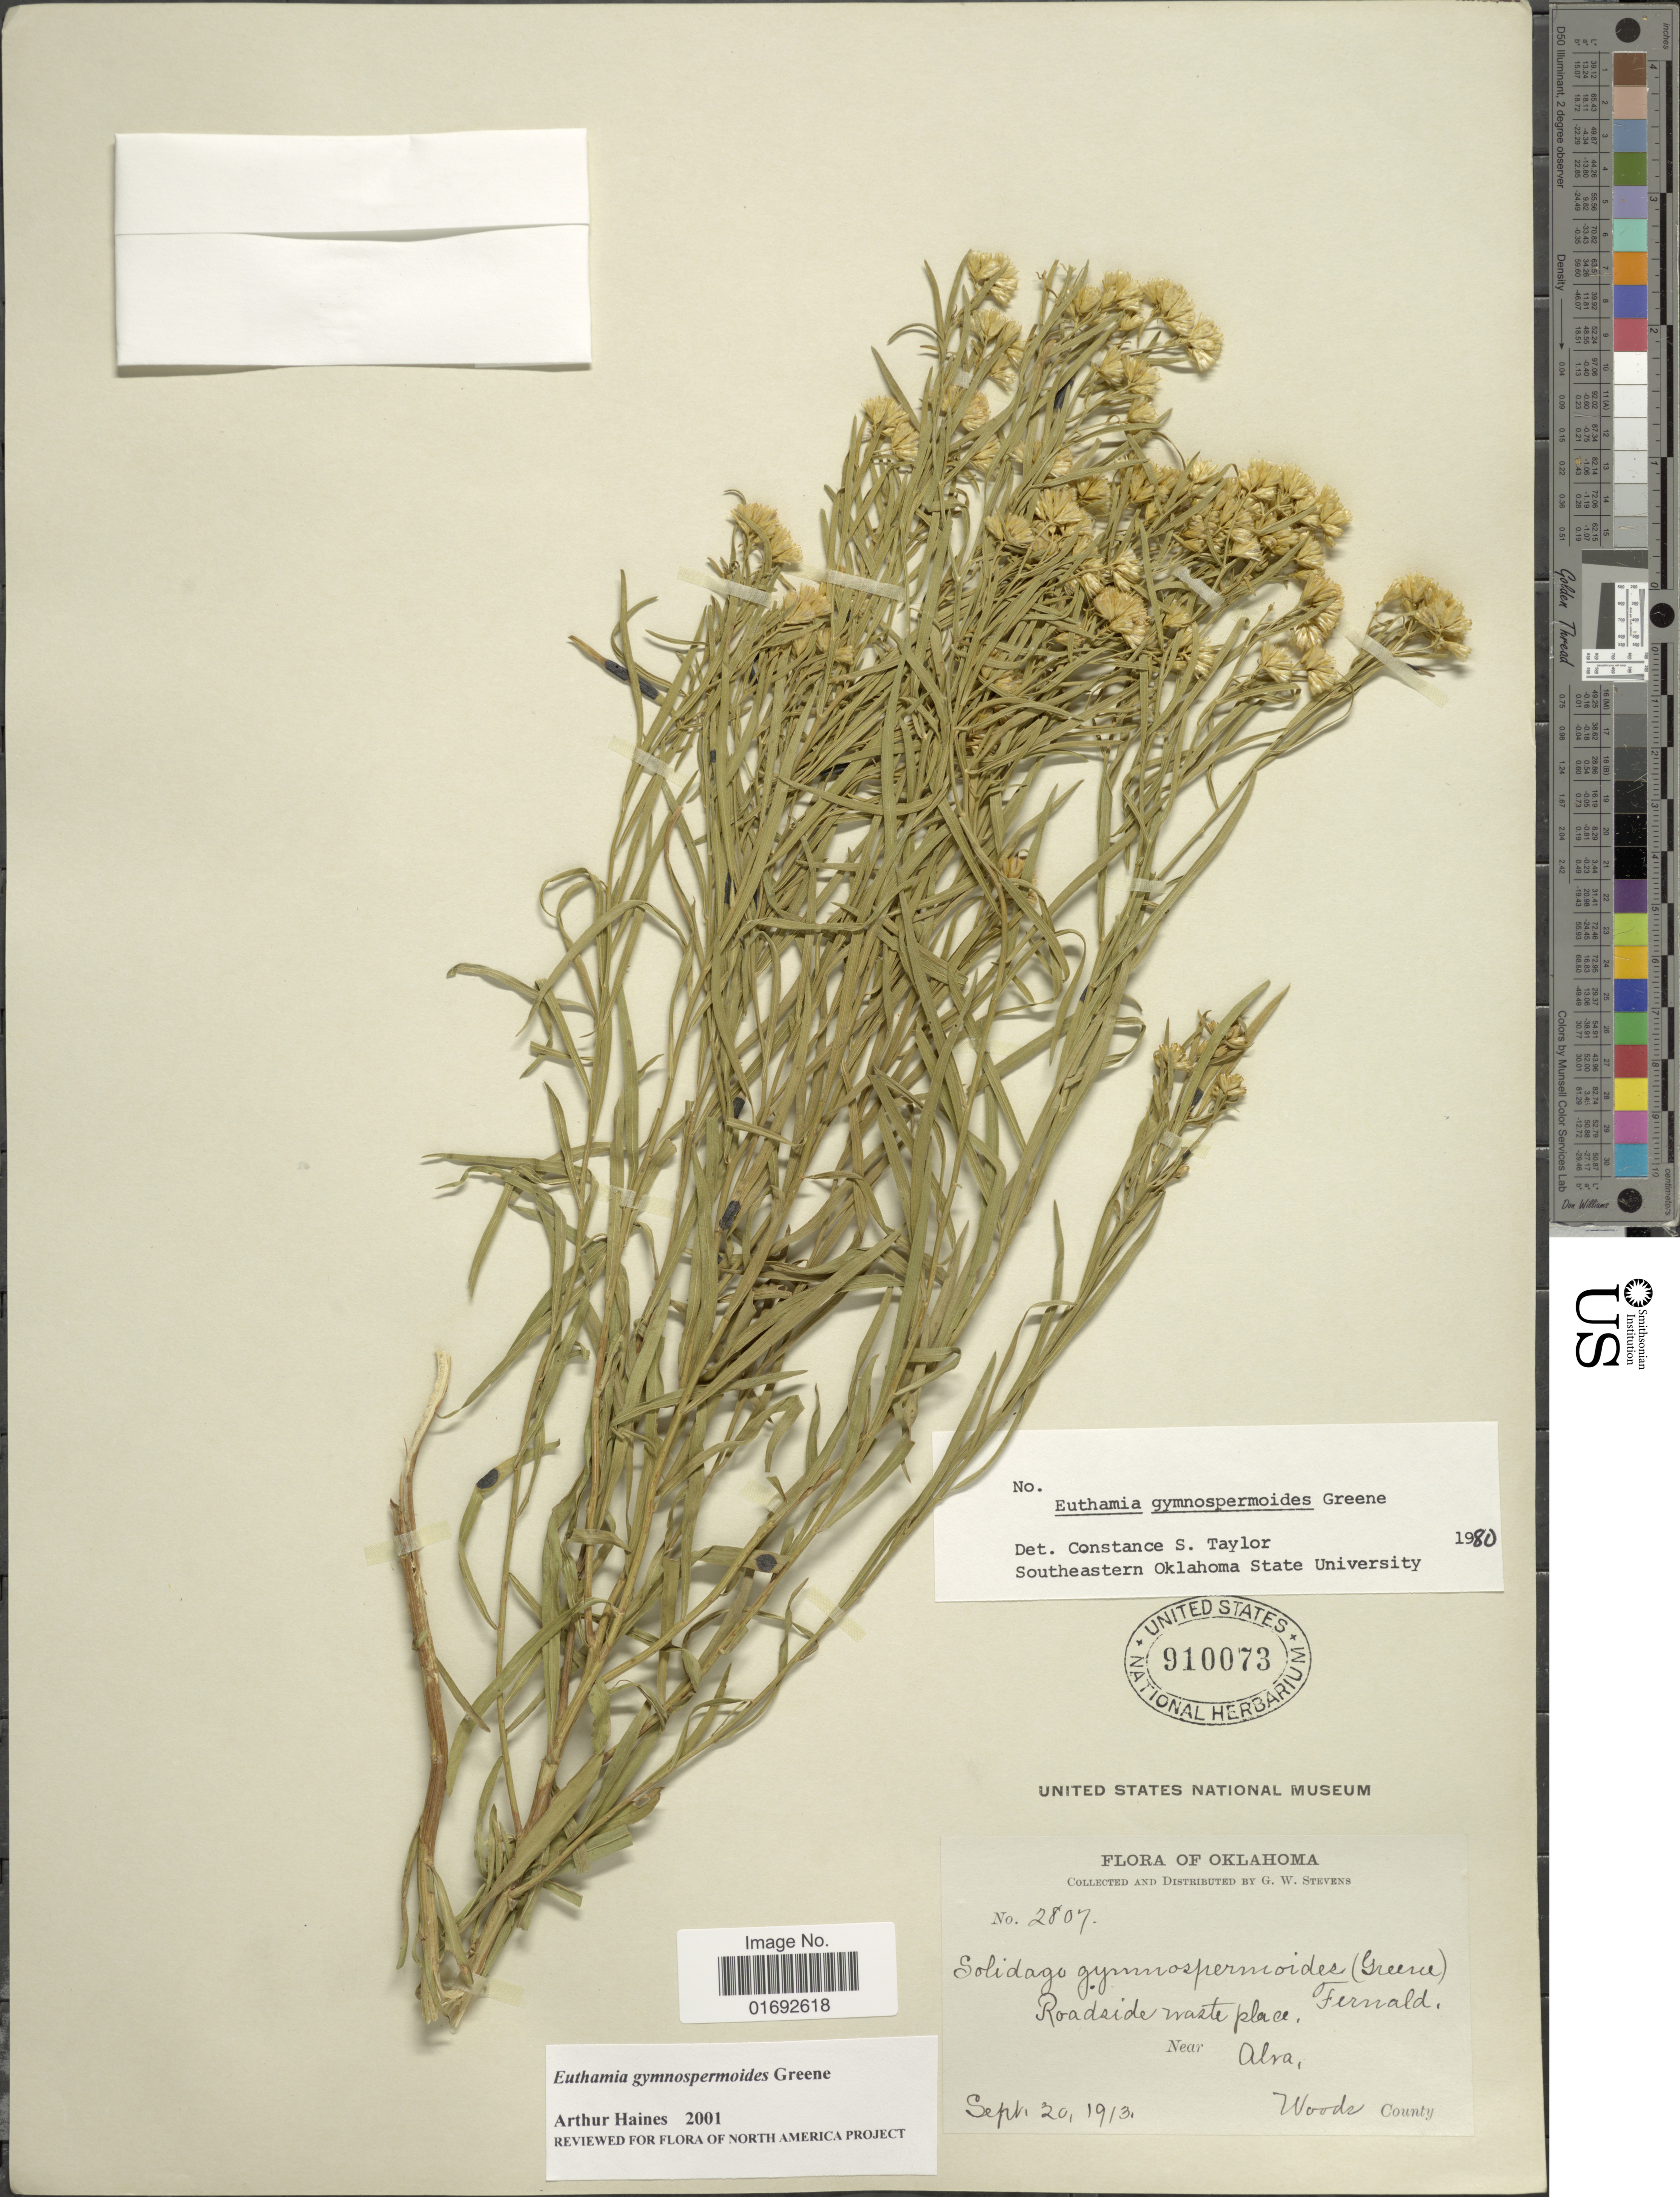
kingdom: Plantae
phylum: Tracheophyta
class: Magnoliopsida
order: Asterales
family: Asteraceae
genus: Euthamia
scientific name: Euthamia gymnospermoides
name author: Greene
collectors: G. W. Stevens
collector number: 2807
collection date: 1913-09-20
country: United States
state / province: Oklahoma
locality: Near Alra, Woods County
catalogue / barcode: US 910073